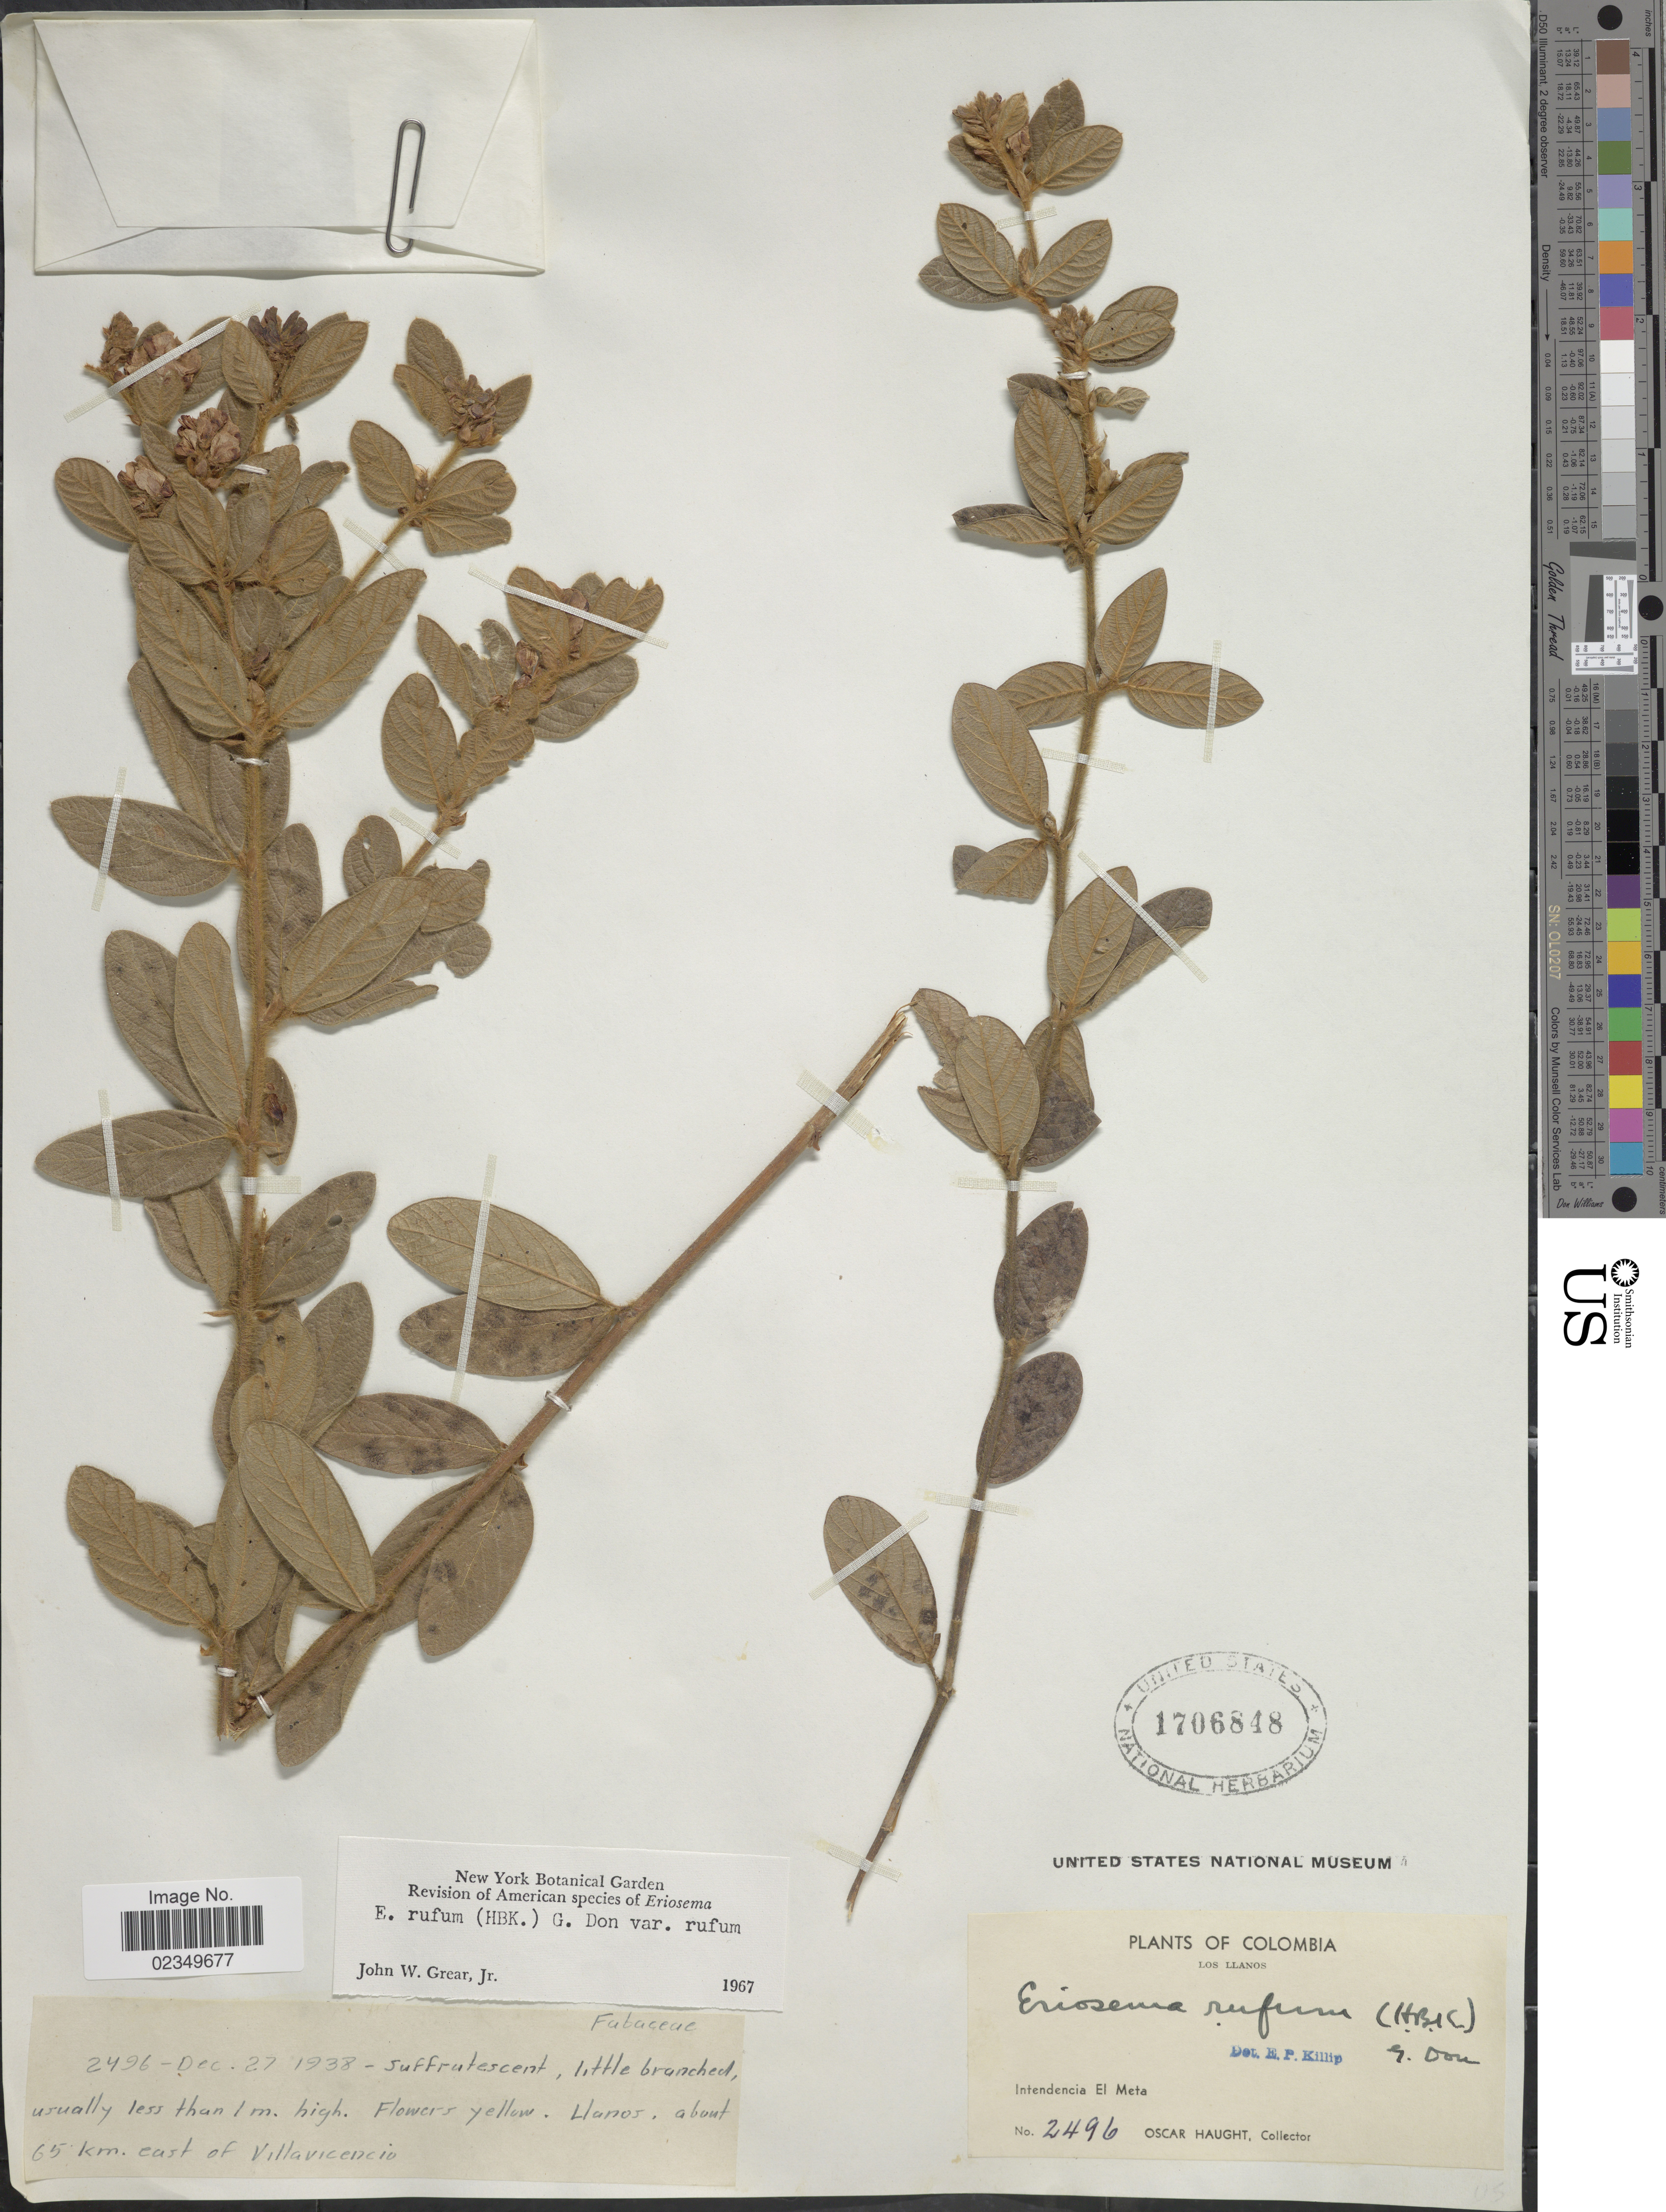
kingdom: Plantae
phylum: Tracheophyta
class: Magnoliopsida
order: Fabales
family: Fabaceae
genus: Eriosema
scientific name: Eriosema rufum var. rufum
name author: (Kunth) G. Don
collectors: O. L. Haught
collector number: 2496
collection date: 1938-12-27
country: Colombia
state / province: Meta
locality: Los Llanos, Intendencia El Meta, Llanos, about 65 km. east of Villavicencio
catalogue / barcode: US 1706848